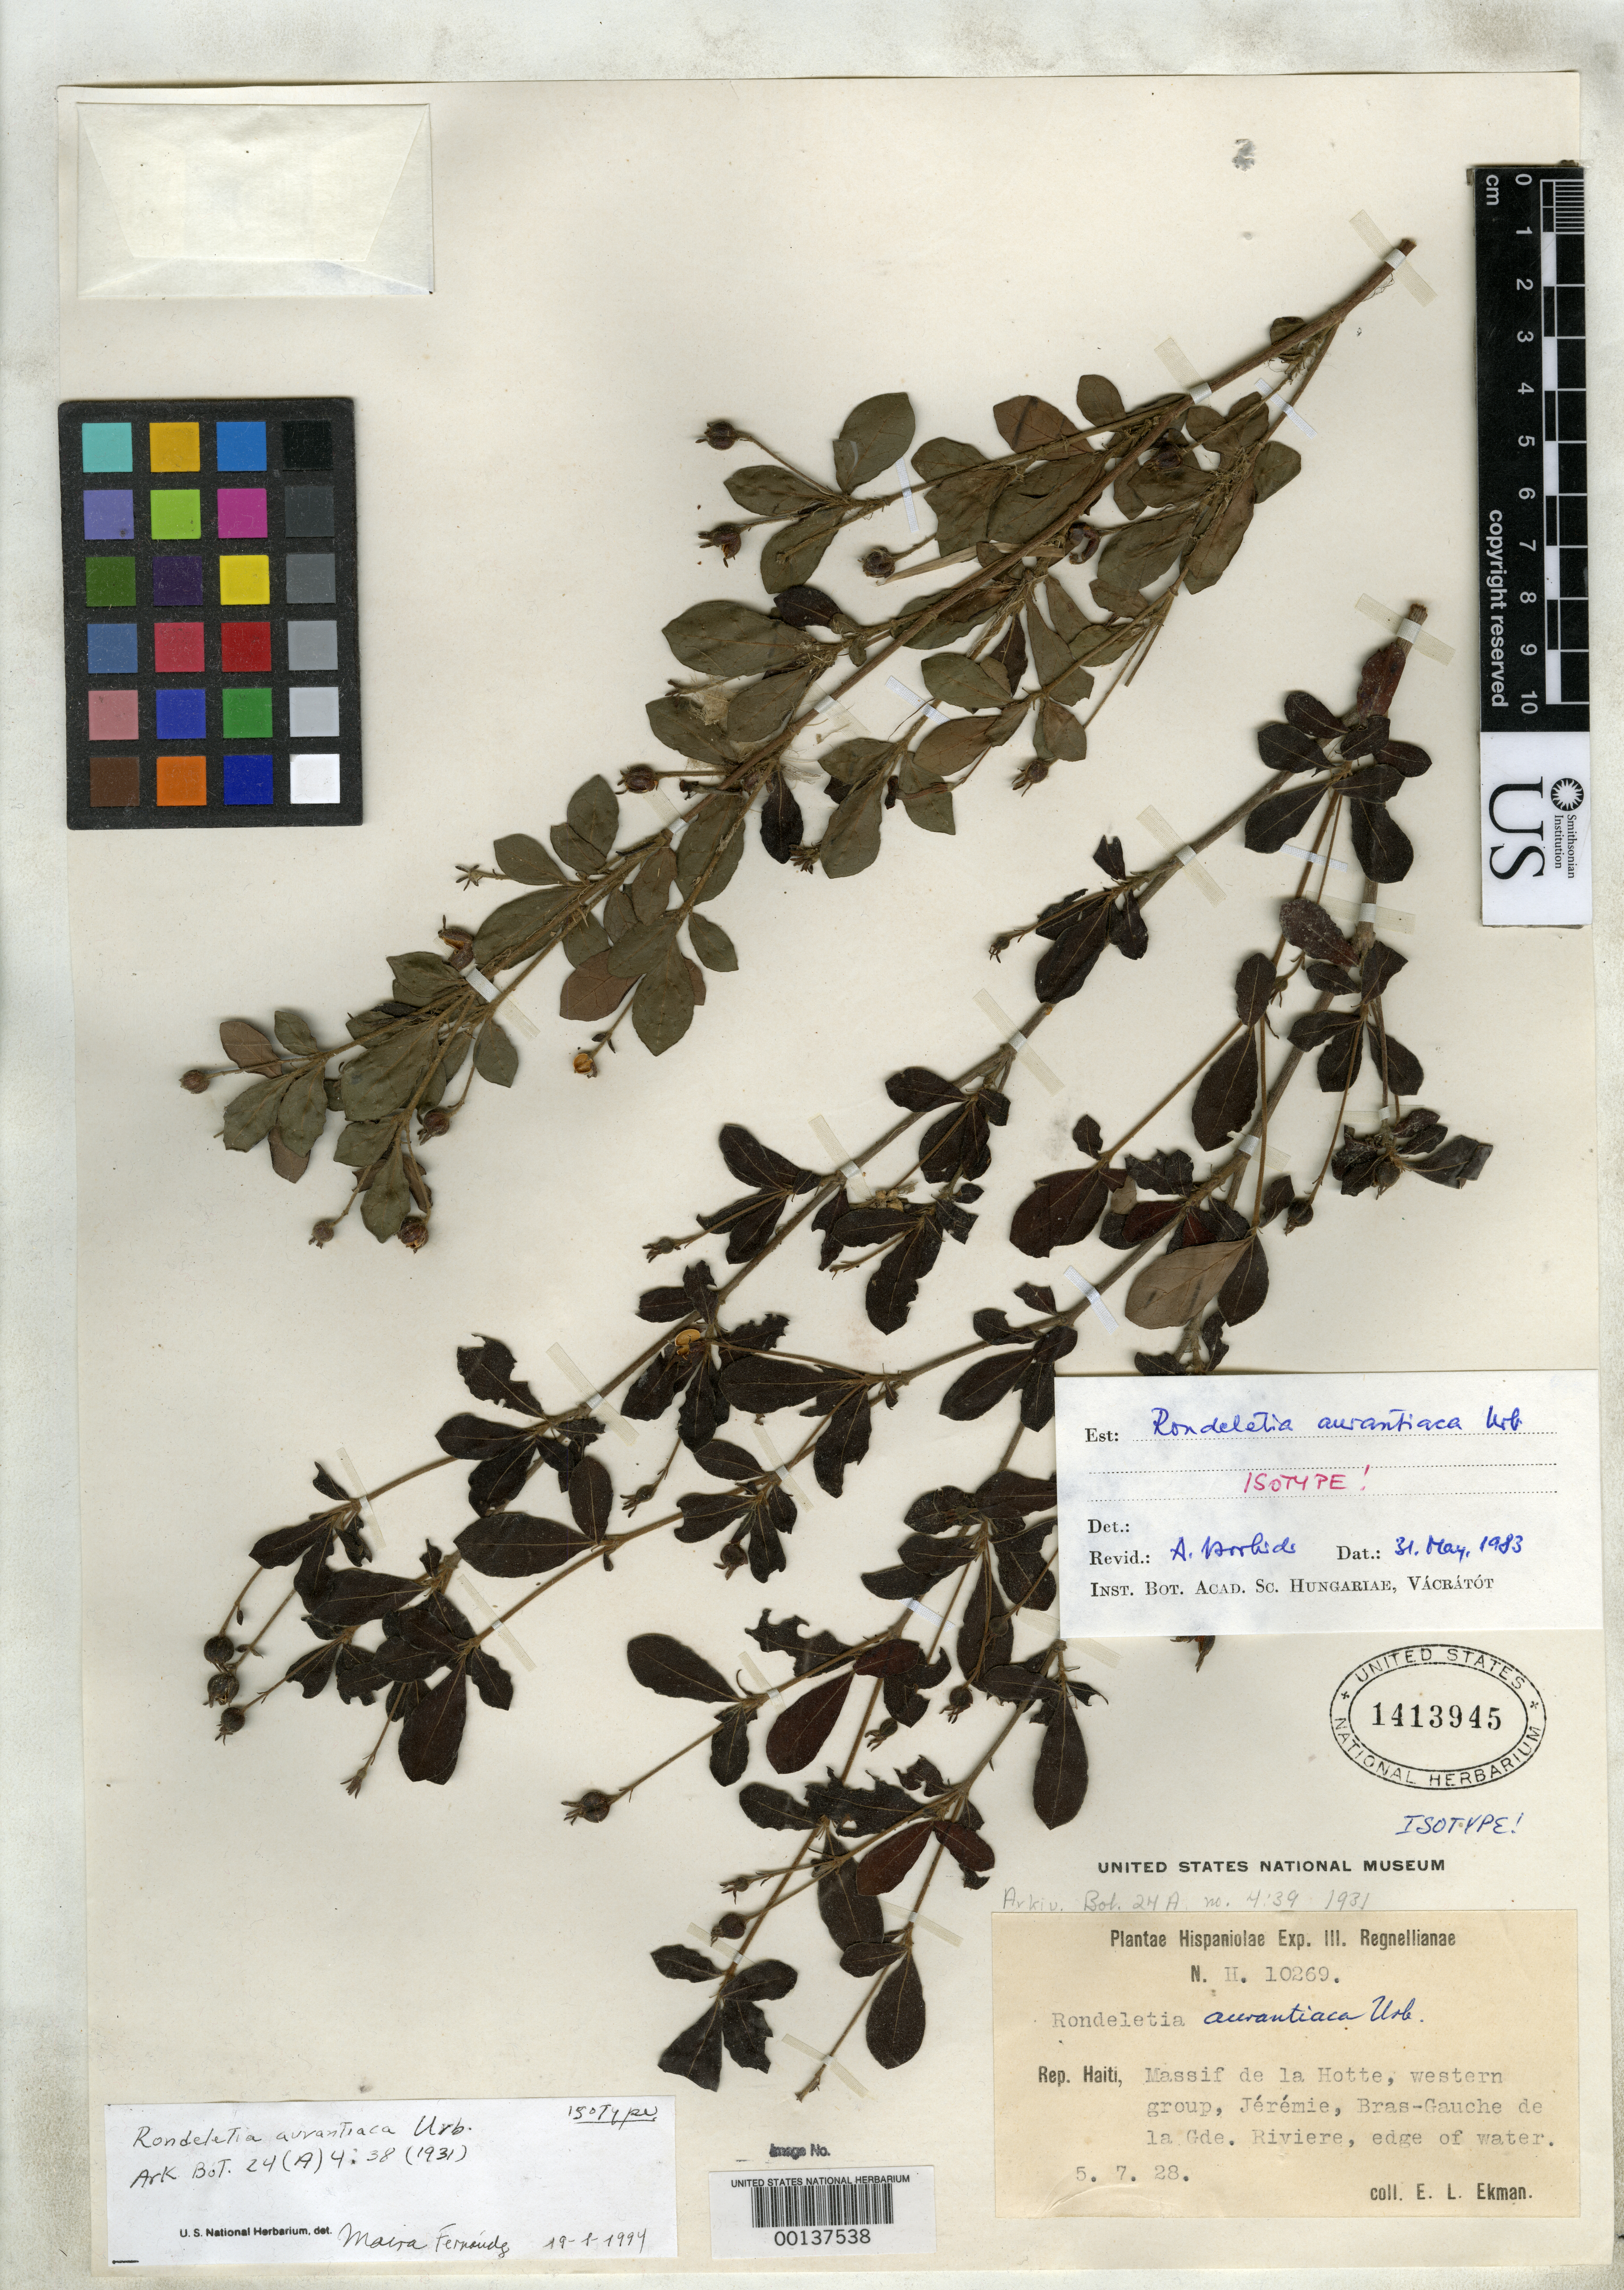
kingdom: Plantae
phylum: Tracheophyta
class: Magnoliopsida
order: Gentianales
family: Rubiaceae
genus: Rondeletia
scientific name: Rondeletia aurantiaca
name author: Urb.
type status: Isotype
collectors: E. L. Ekman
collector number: H 10269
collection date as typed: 1928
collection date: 1928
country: Haiti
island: Hispaniola Island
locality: Massif de La Hotte, western group, Jeremie, Bras-Gauche [bras-gauche?] de La Ode, Riviere.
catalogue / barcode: US 1413945